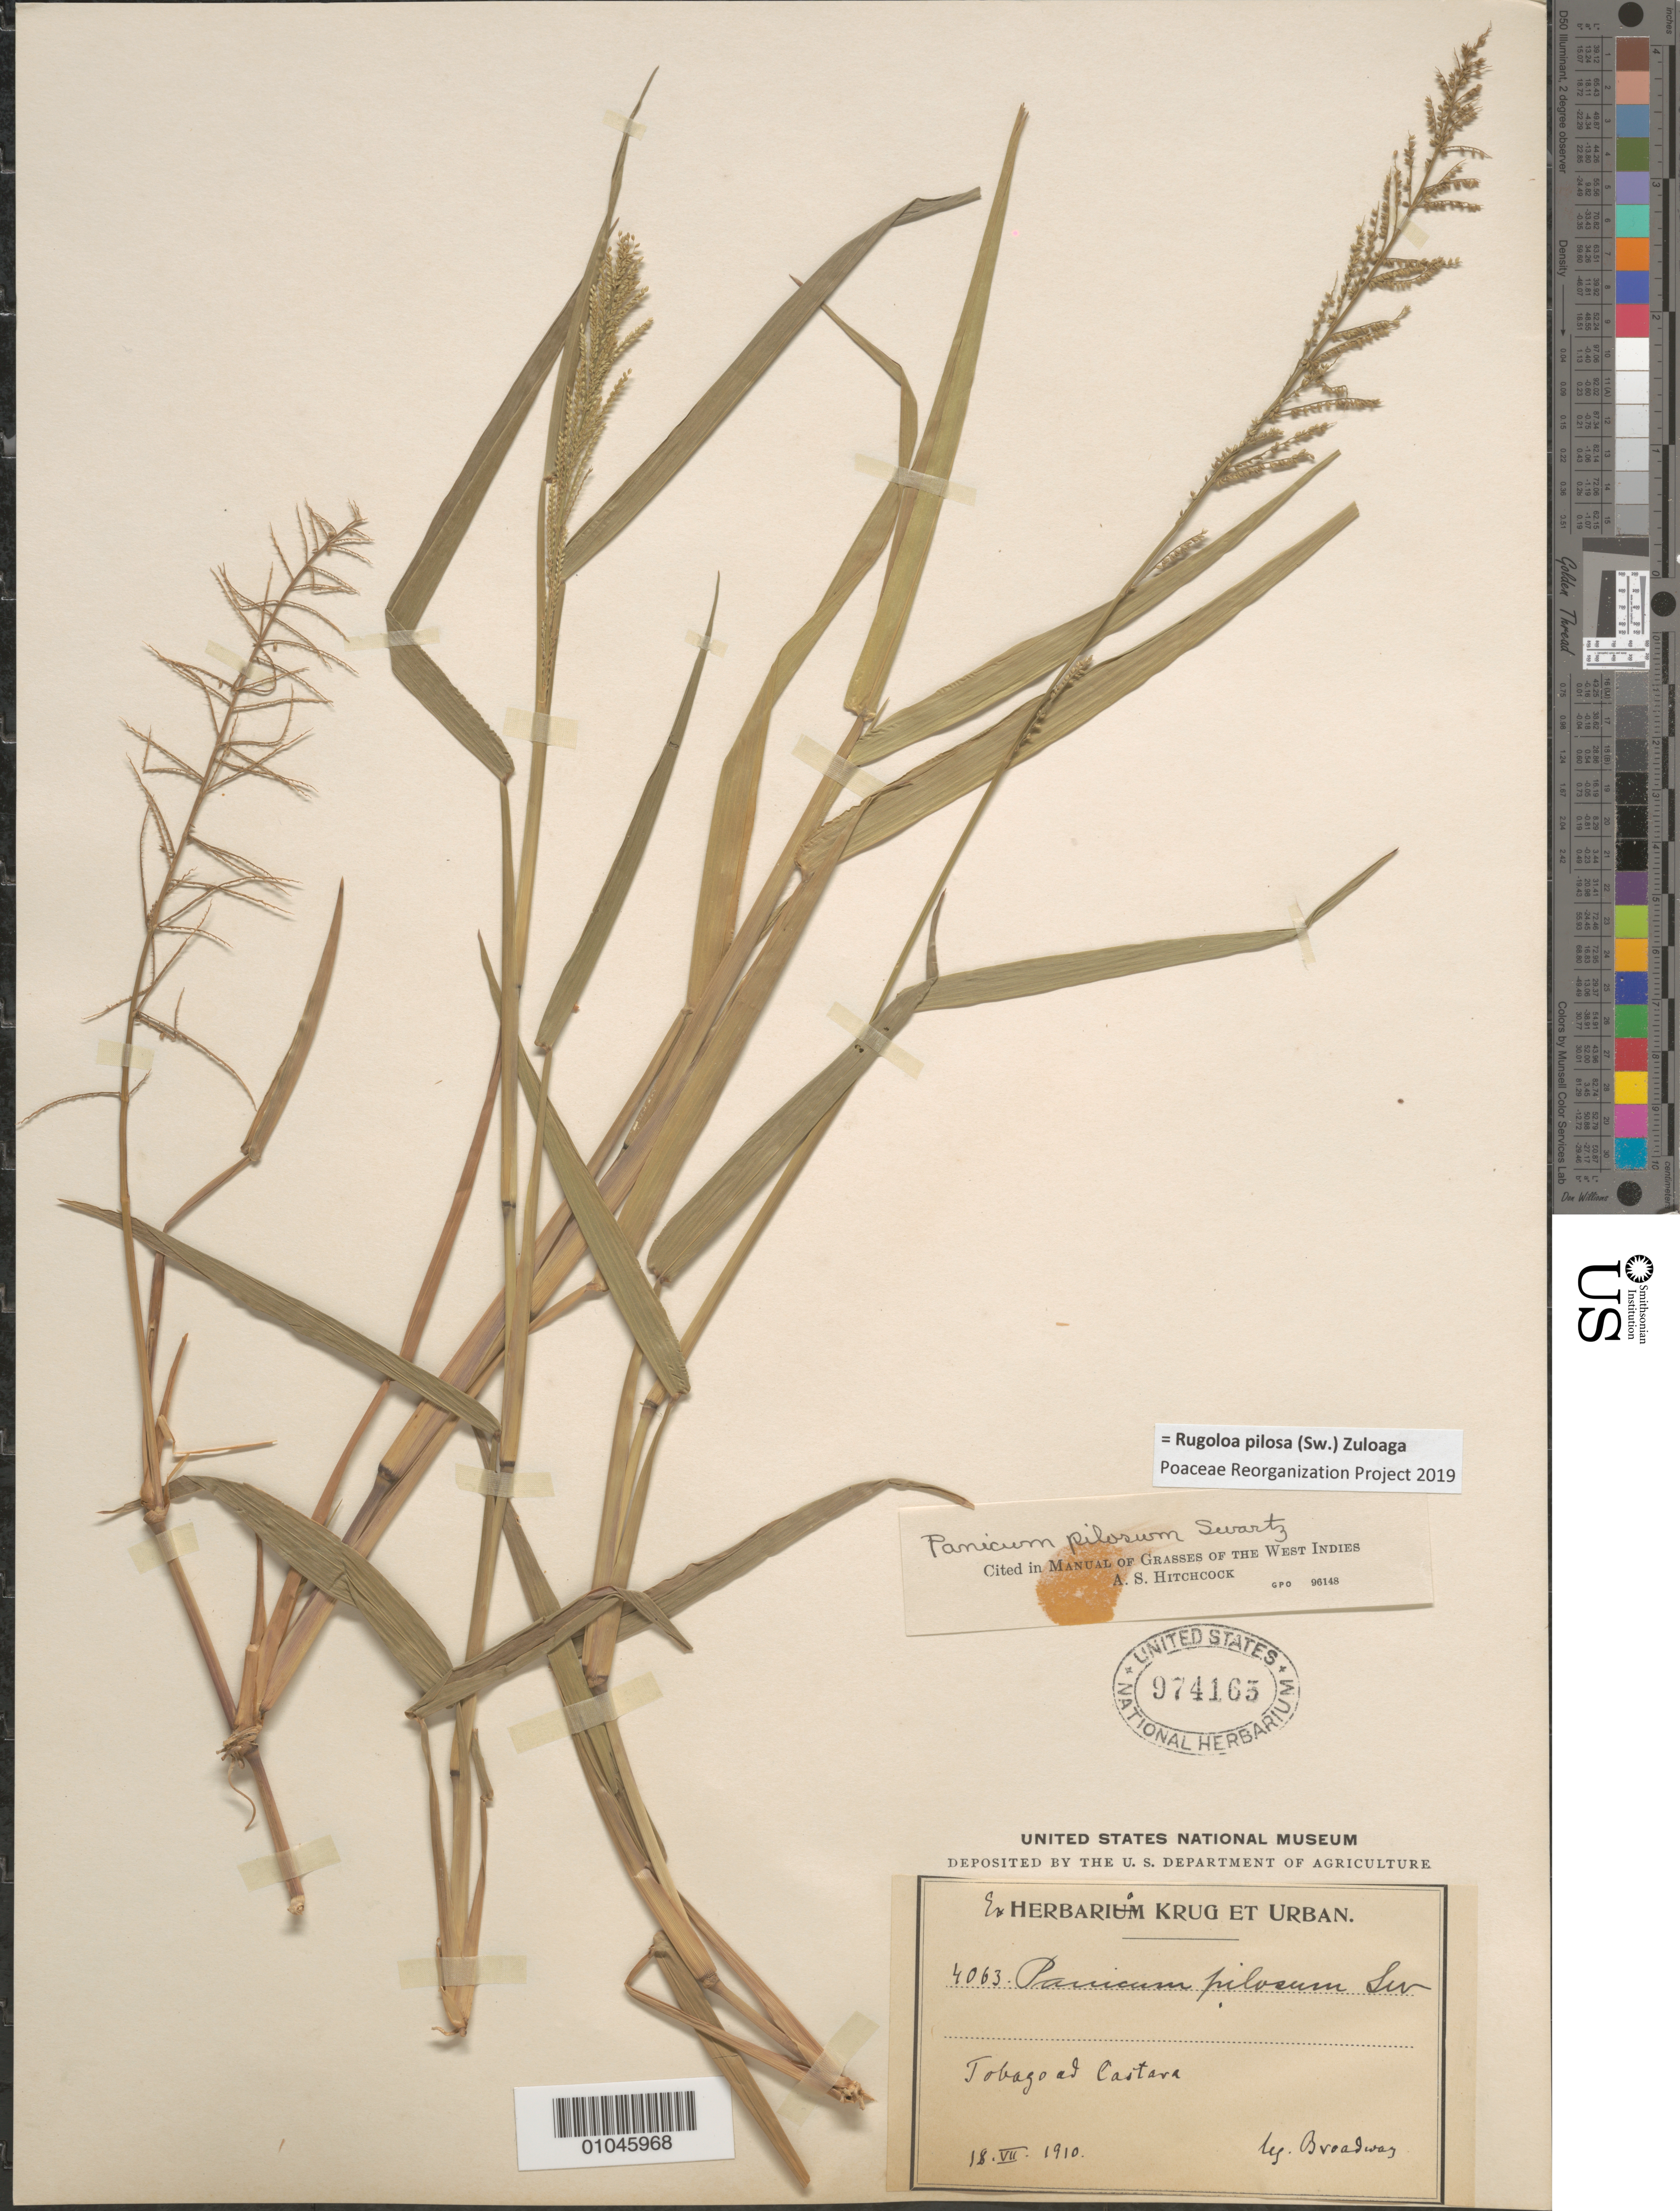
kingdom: Plantae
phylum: Tracheophyta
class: Liliopsida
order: Poales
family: Poaceae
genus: Panicum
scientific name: Panicum pilosum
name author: Sw.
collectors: -. Broadway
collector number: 4063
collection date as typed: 18 Aug 1910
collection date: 1910-08-18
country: Trinidad and Tobago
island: Tobago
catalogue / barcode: US 974165